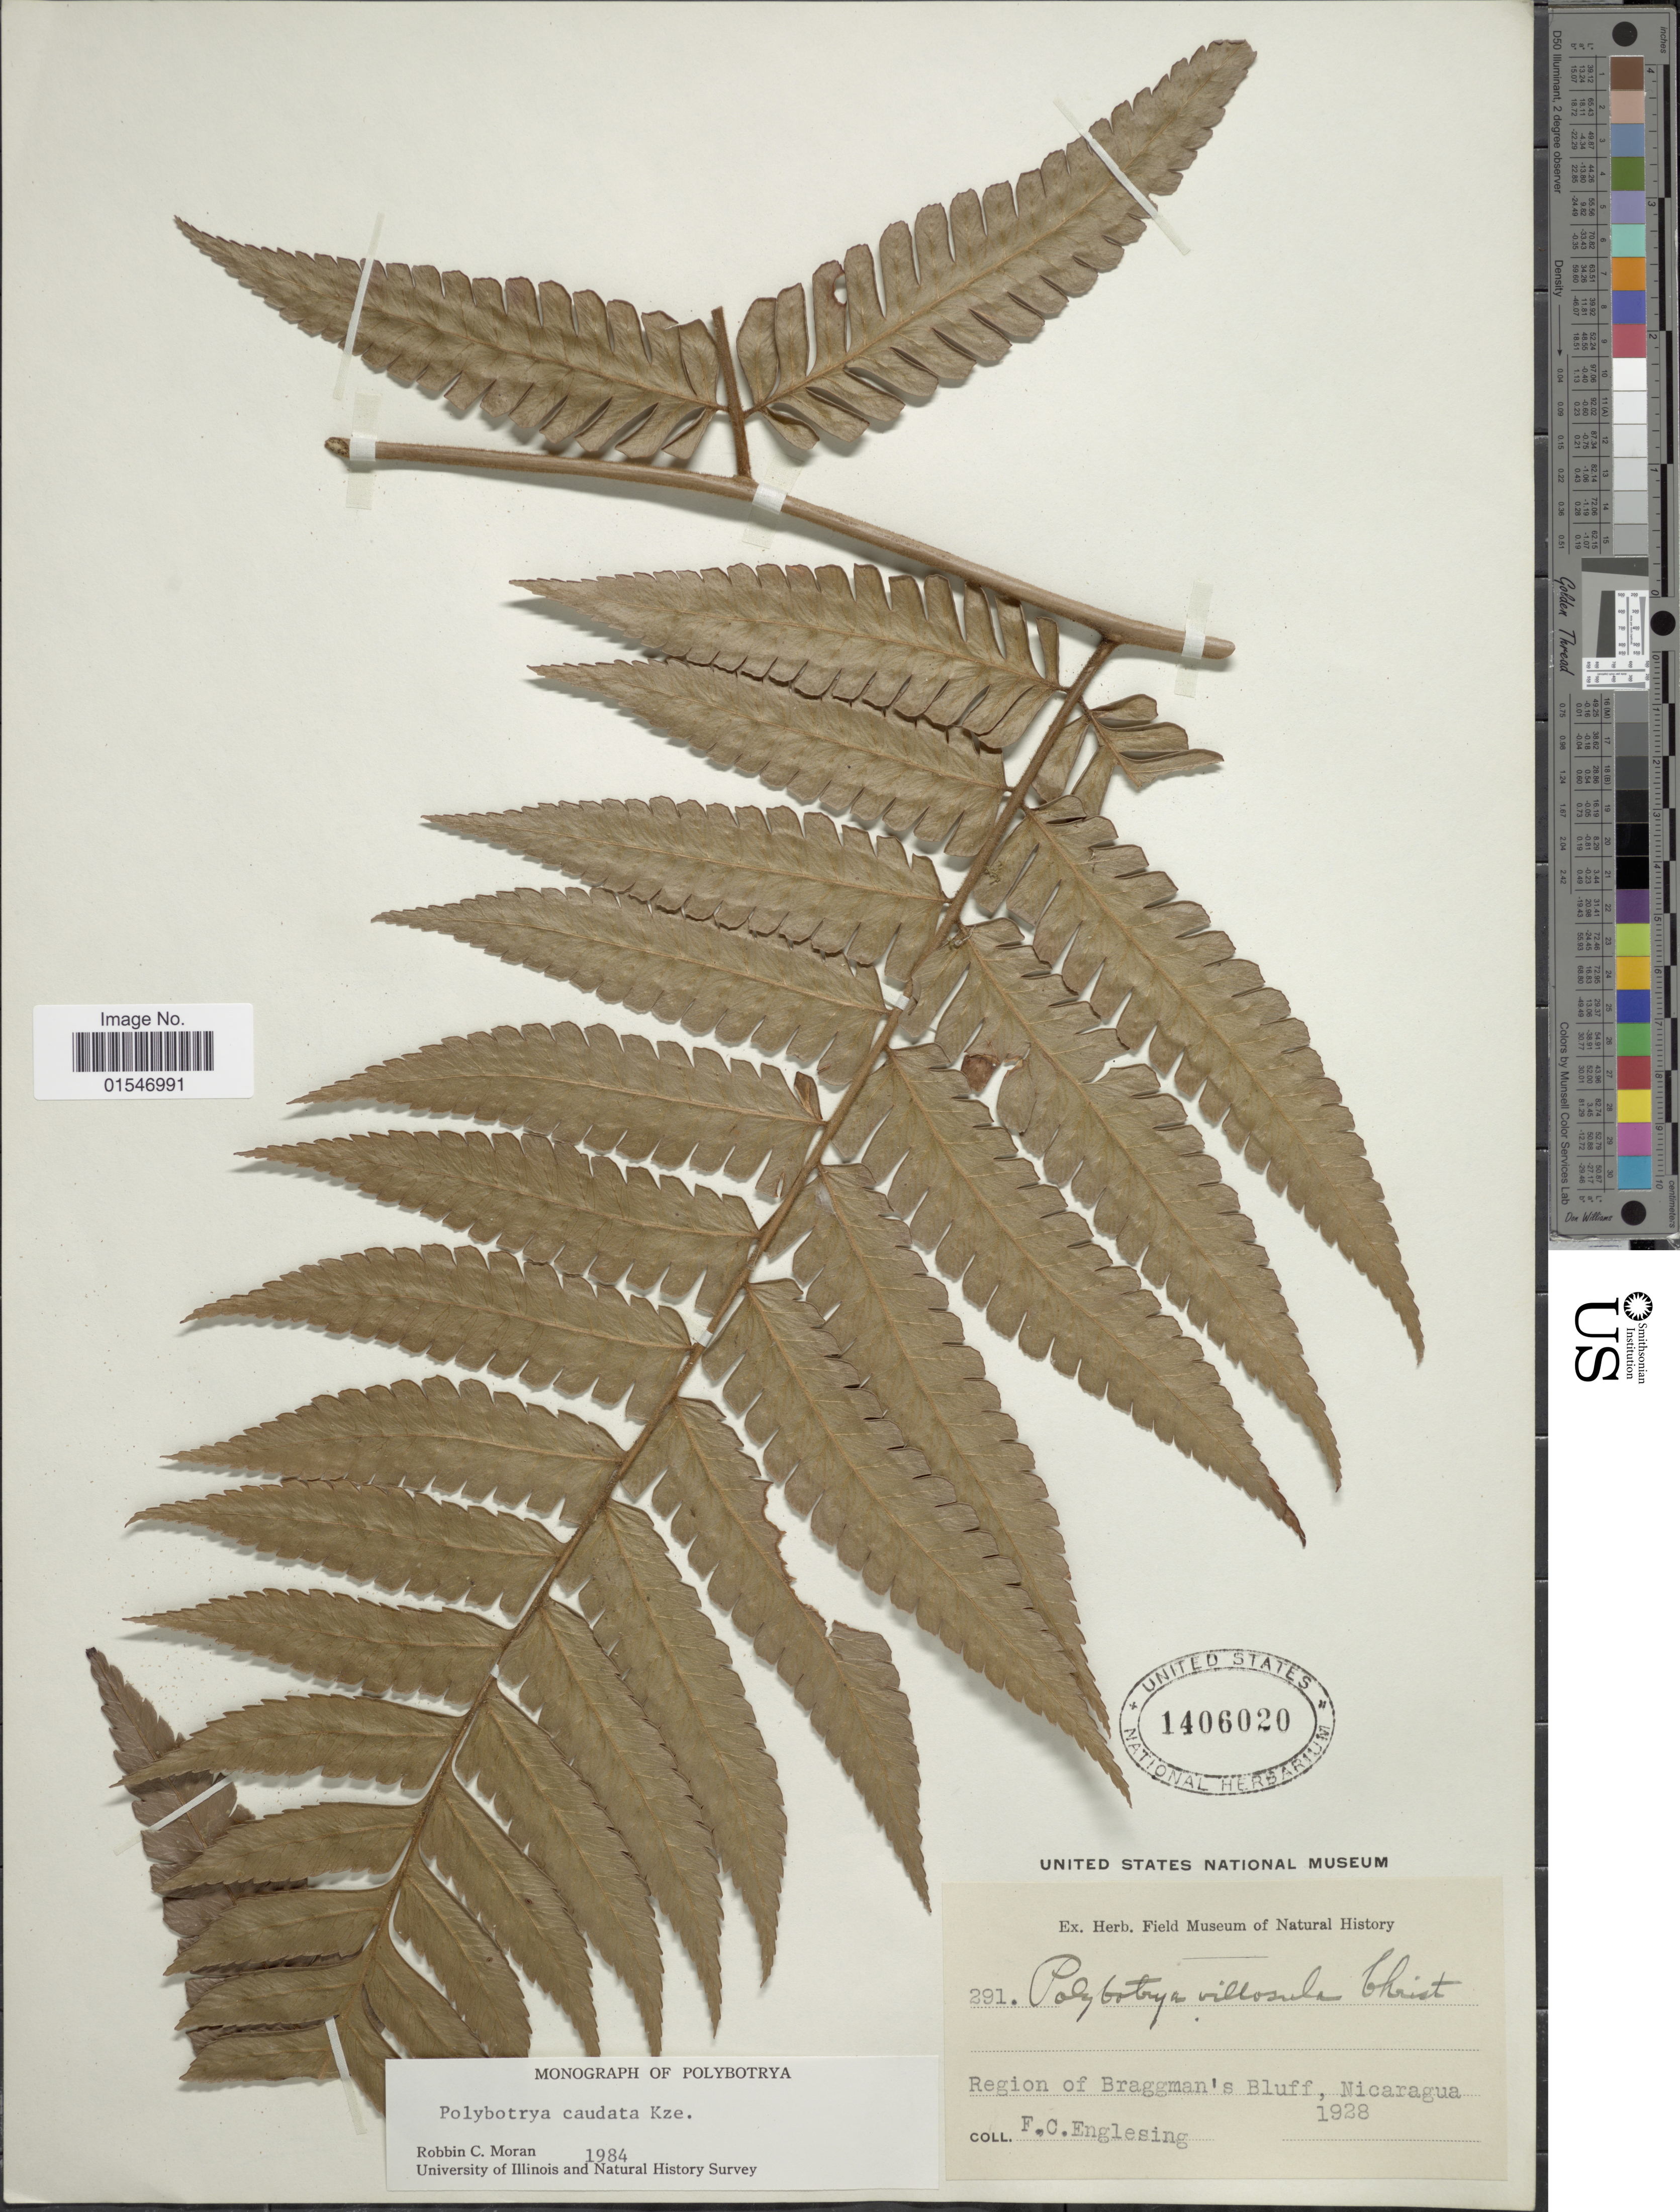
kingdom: Plantae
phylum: Tracheophyta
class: Polypodiopsida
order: Polypodiales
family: Dryopteridaceae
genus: Polybotrya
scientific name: Polybotrya caudata f. villosa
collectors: F. Englesing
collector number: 291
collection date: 1928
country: Nicaragua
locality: Region of Braggman's Bluff, Nicaragua.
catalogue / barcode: US 1406020